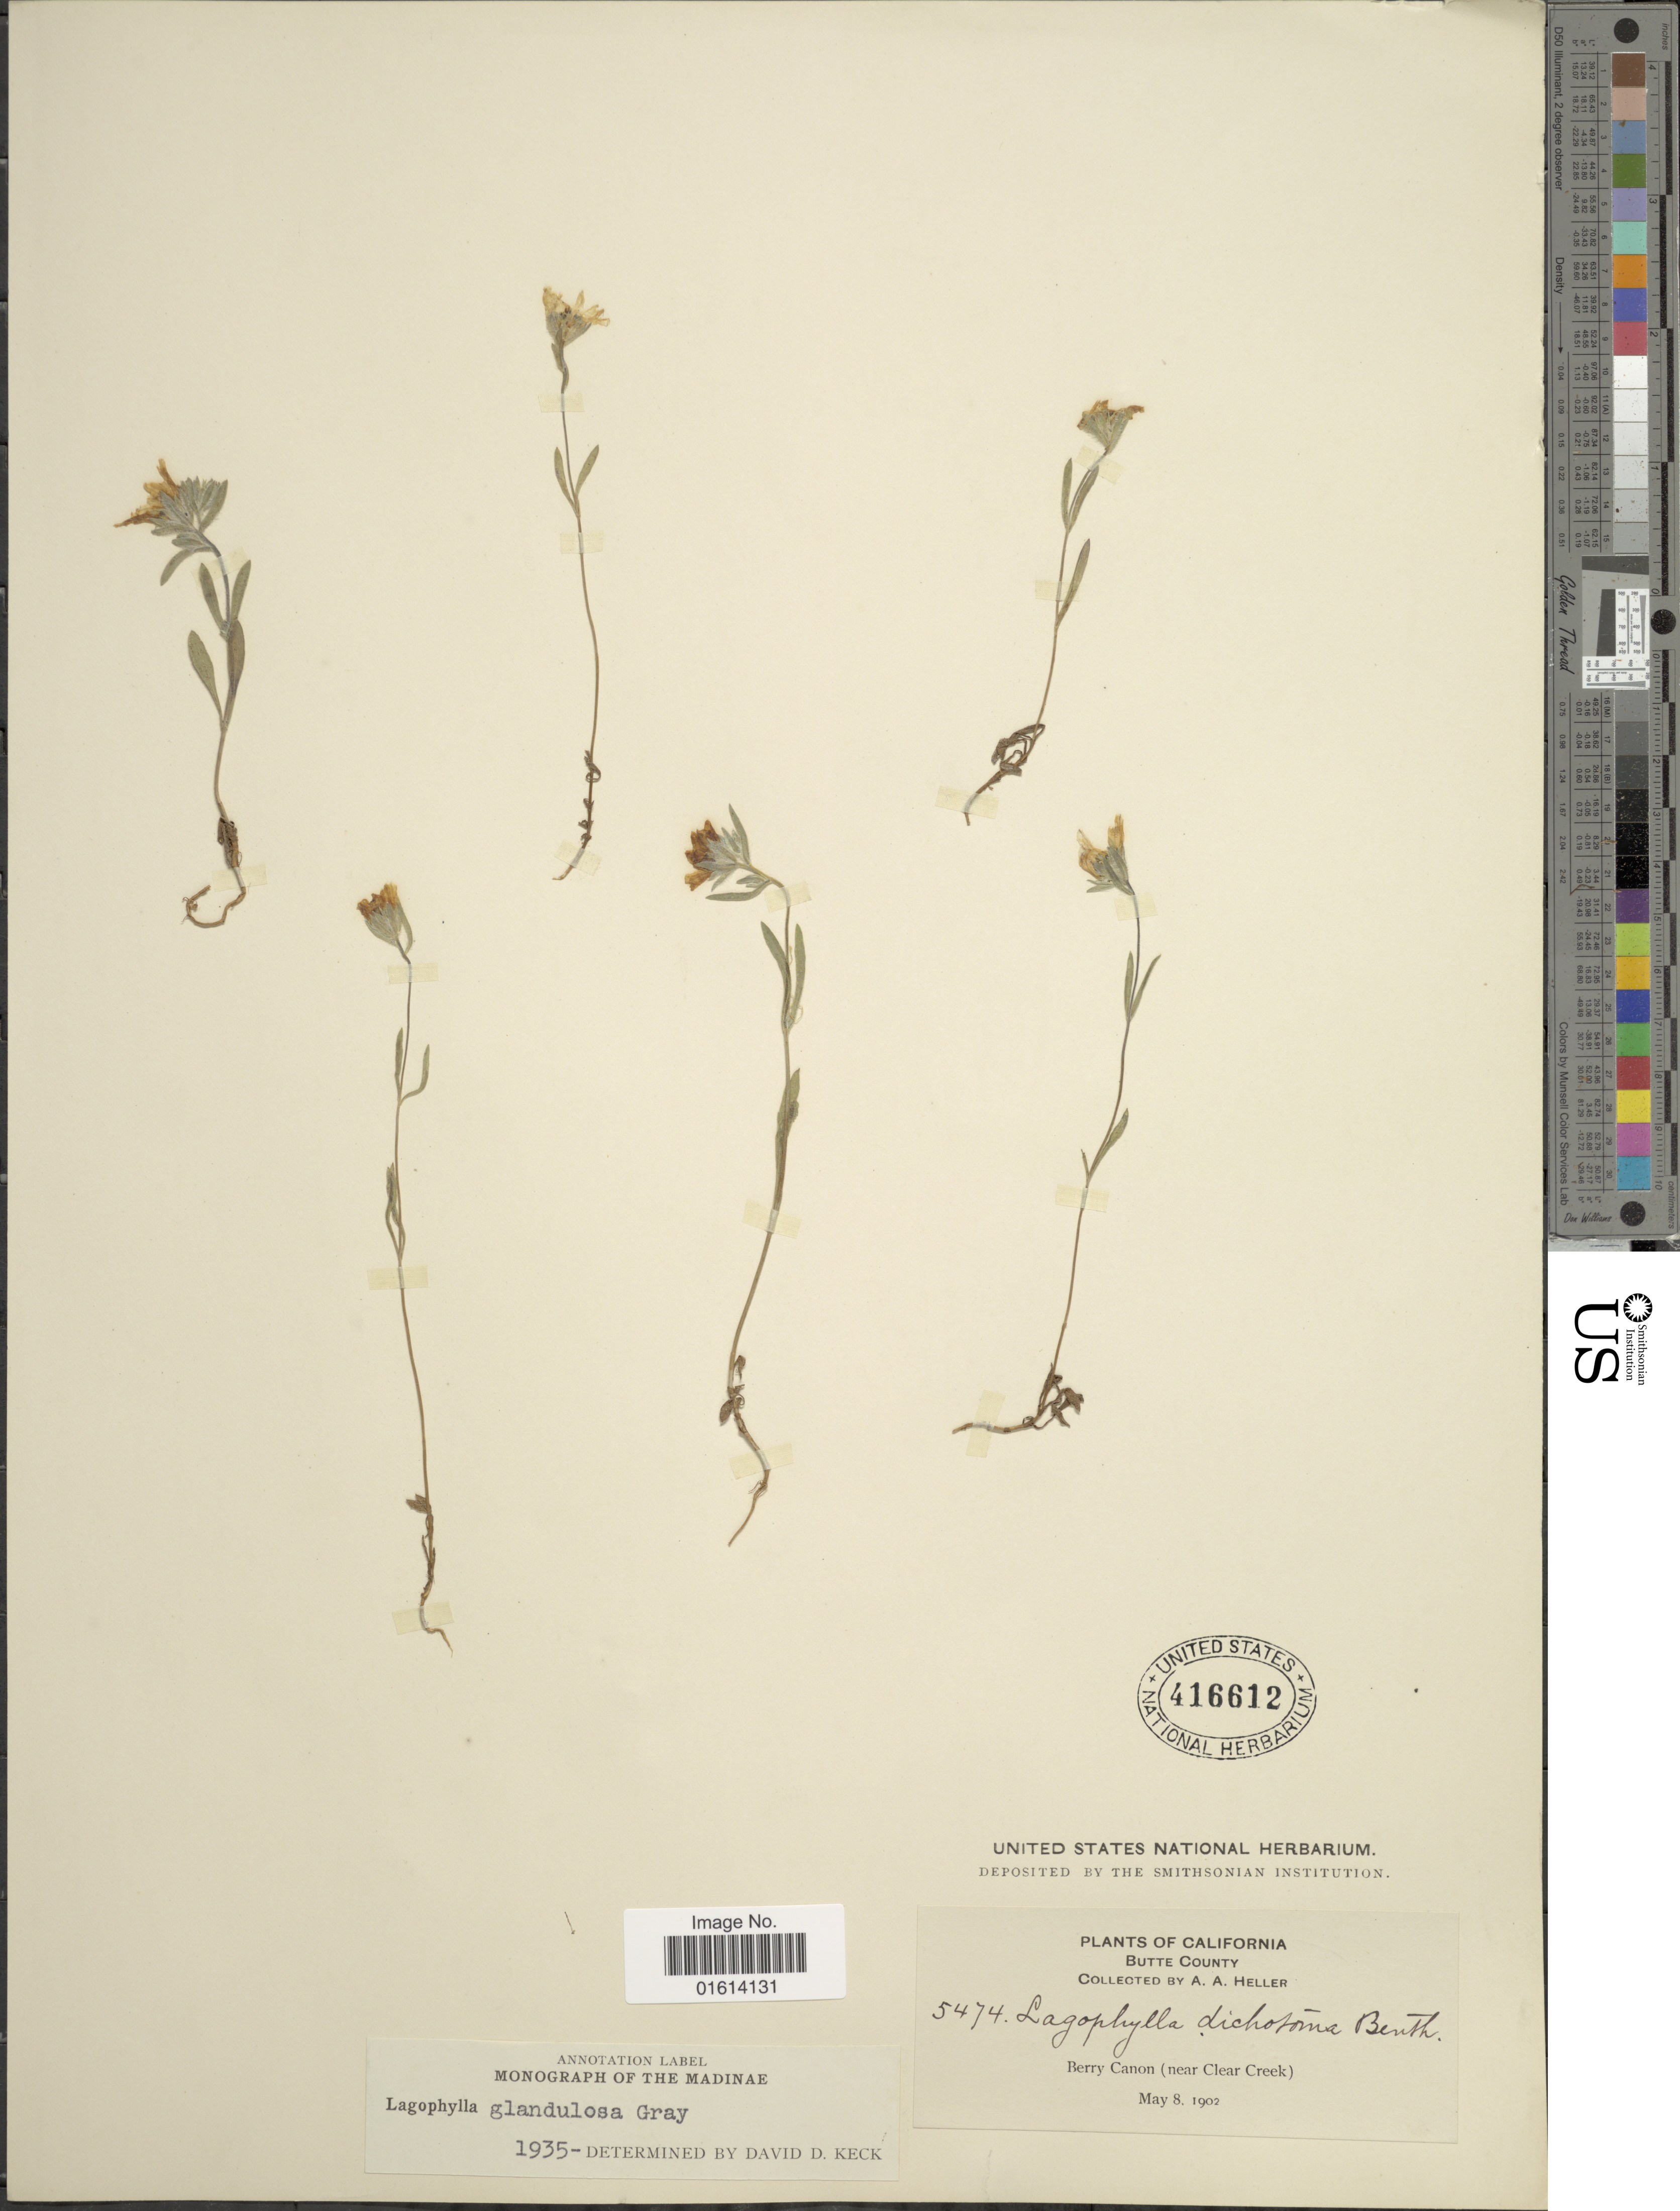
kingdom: Plantae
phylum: Tracheophyta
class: Magnoliopsida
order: Asterales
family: Asteraceae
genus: Lagophylla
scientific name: Lagophylla glandulosa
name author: A. Gray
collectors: A. A. Heller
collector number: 5474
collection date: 1902-05-08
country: United States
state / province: California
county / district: Butte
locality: Butte County, Berry Canon (near Clear Creek)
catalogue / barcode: US 416612